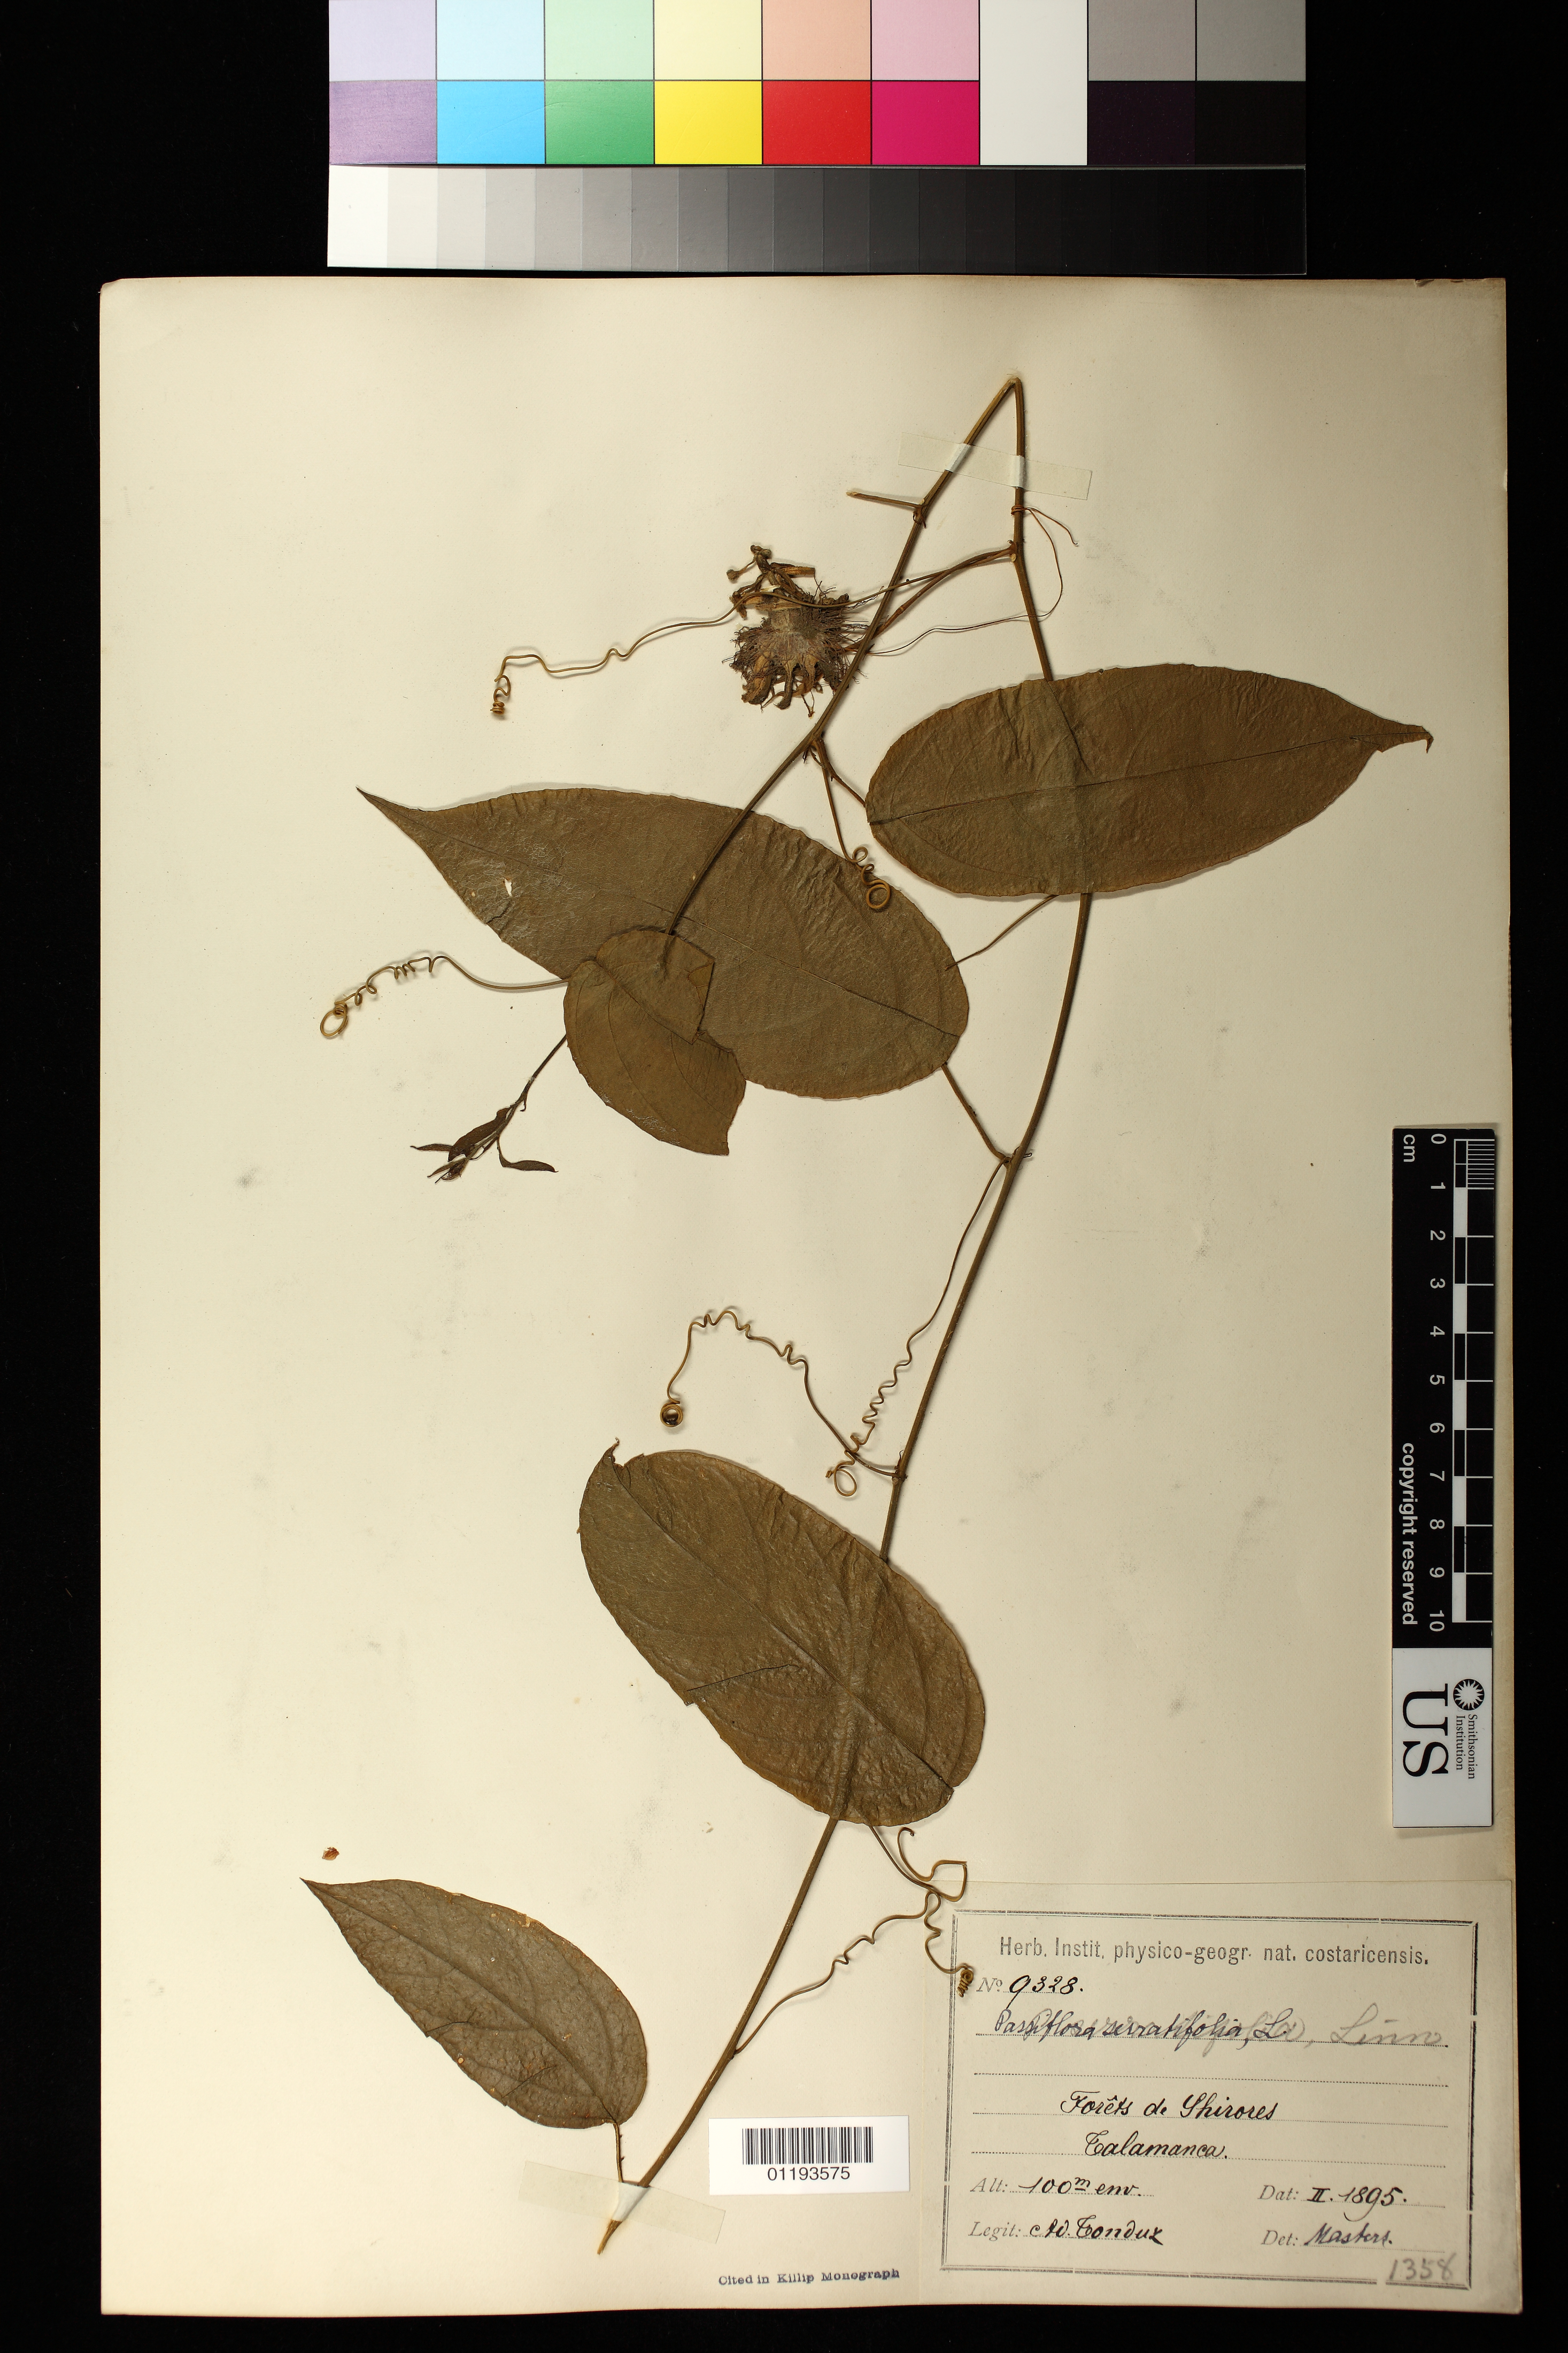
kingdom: Plantae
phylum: Tracheophyta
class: Magnoliopsida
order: Malpighiales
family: Passifloraceae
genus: Passiflora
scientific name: Passiflora serratifolia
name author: L.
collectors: A. Tonduz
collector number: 9328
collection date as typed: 1895-02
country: Costa Rica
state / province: Limón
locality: Shiroles, Talamanca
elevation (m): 100